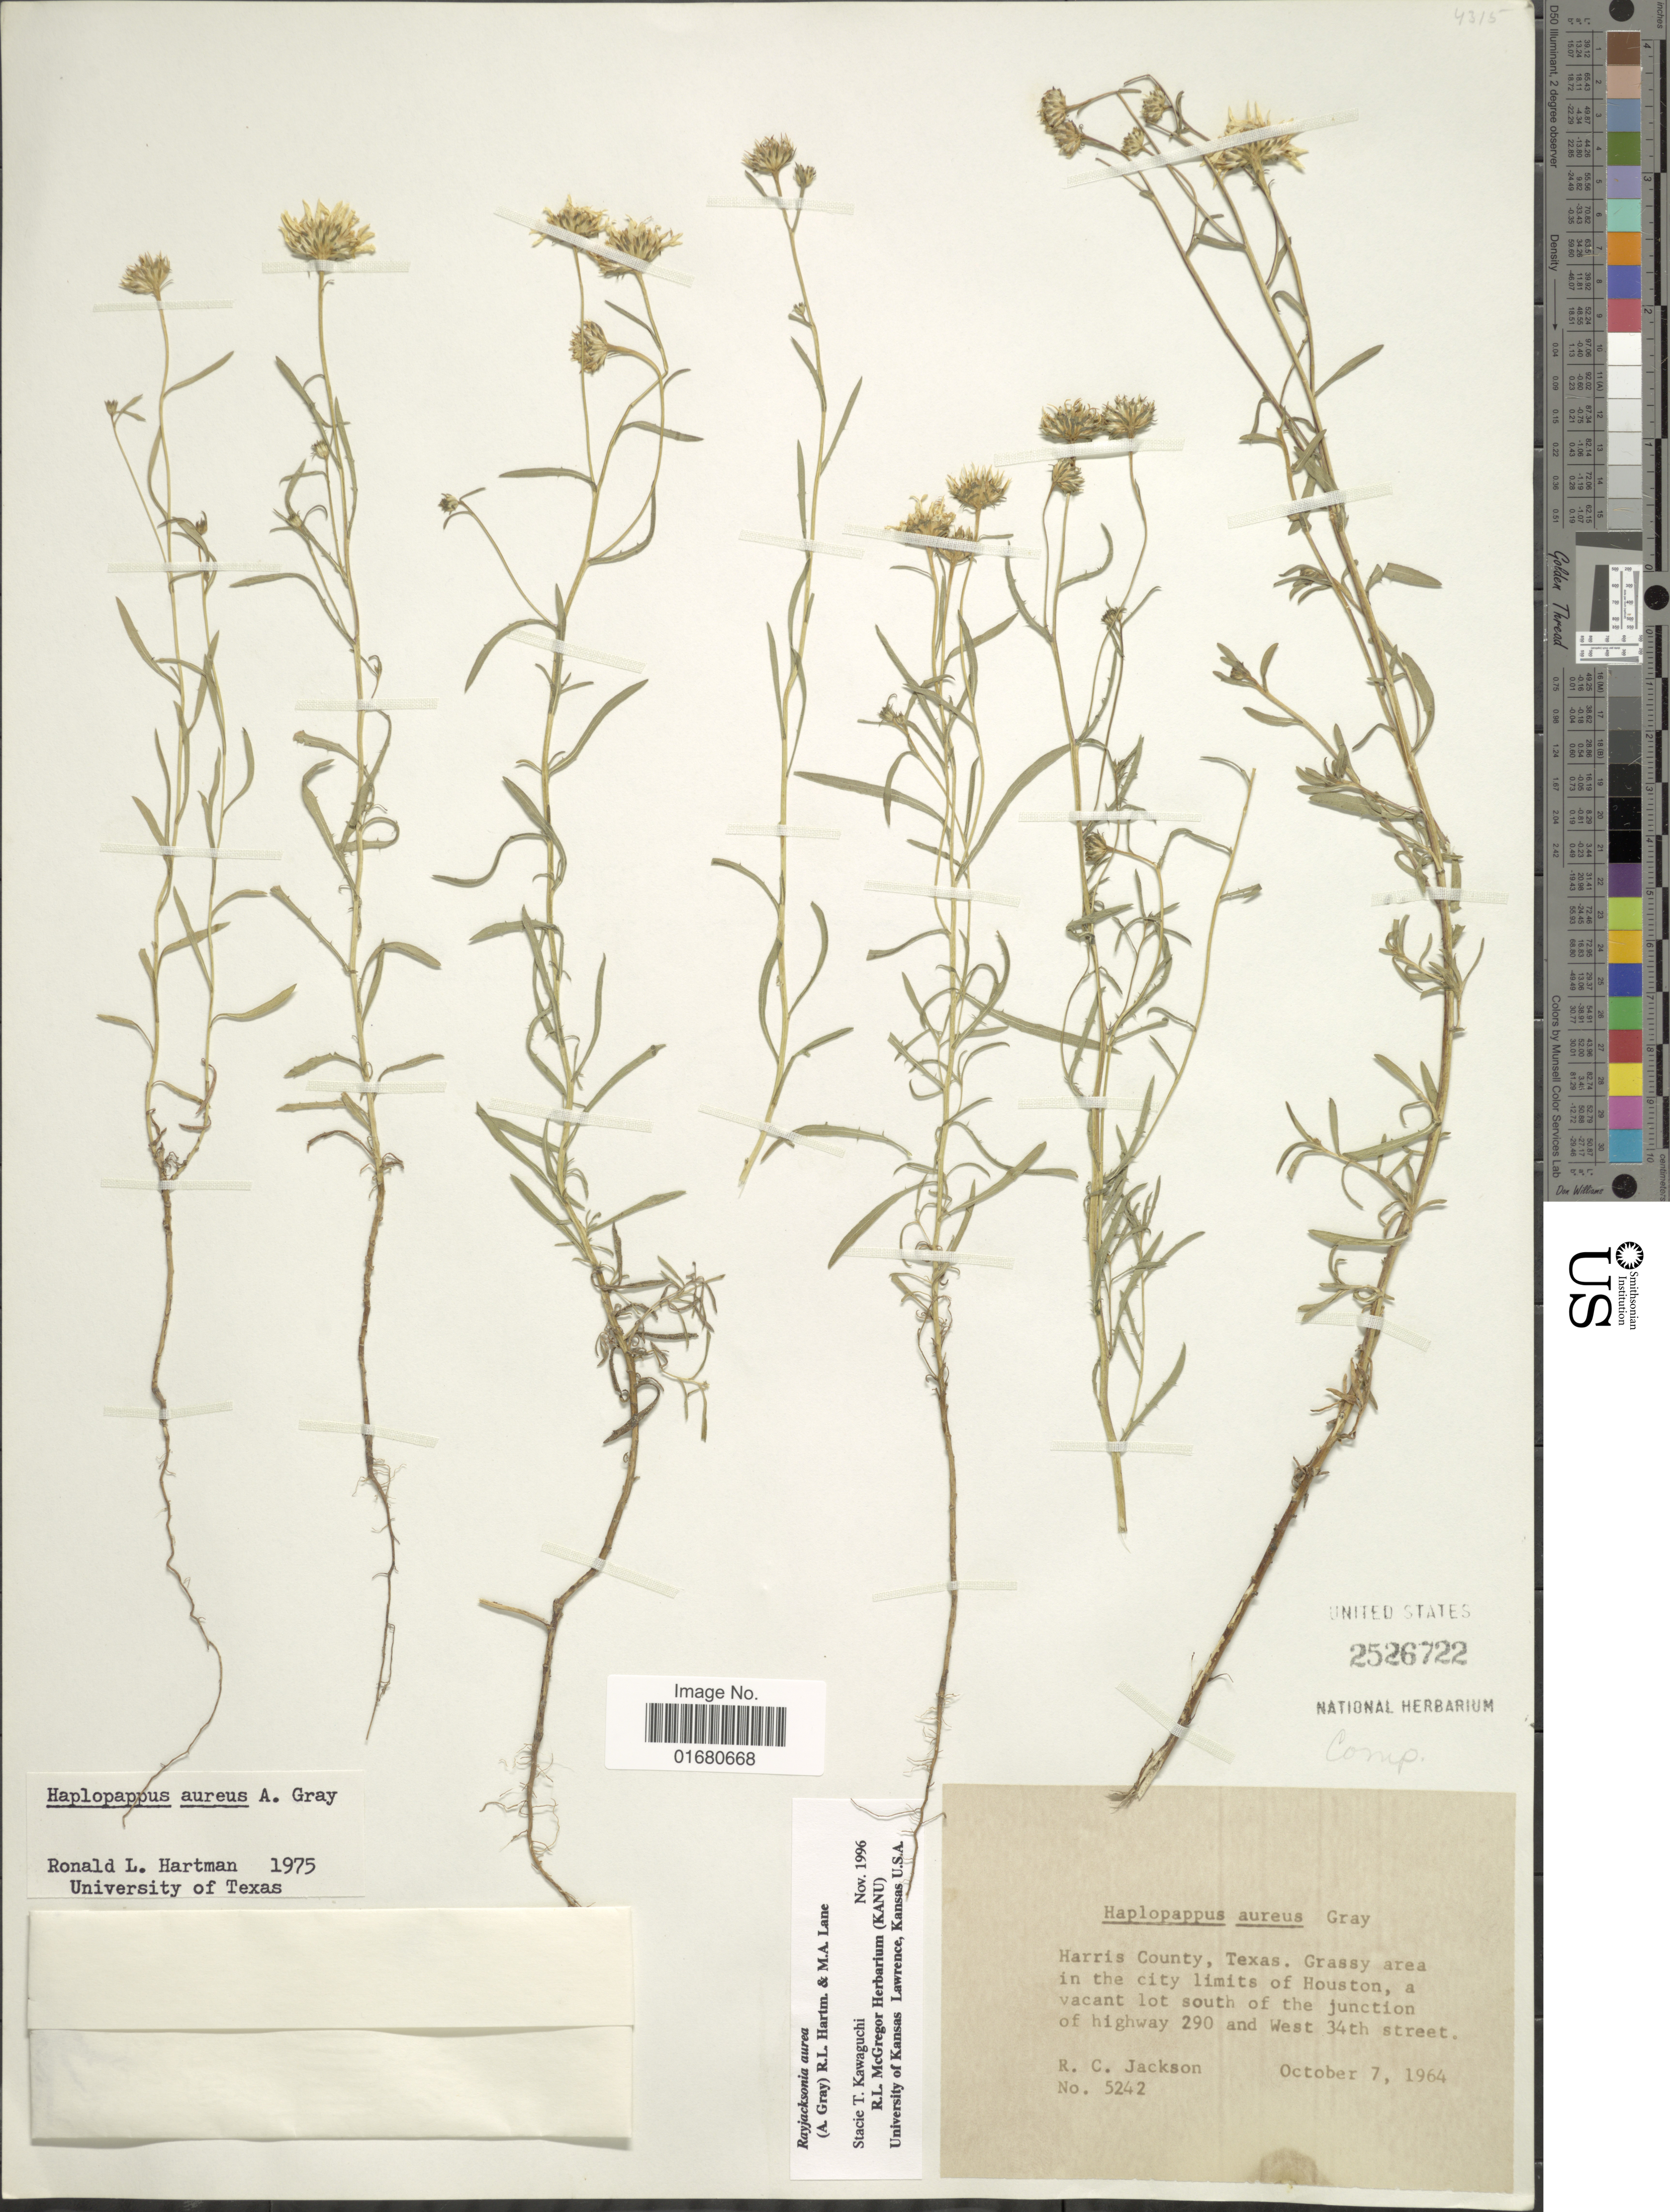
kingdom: Plantae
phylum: Tracheophyta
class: Magnoliopsida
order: Asterales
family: Asteraceae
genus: Rayjacksonia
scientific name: Rayjacksonia annua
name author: (Rydb.) R.L. Hartm. & M.A. Lane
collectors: R. C. Jackson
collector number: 5242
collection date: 1964-10-07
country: United States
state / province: Texas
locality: Harris County, grassy area in the city limits of Houston, a vacant lot south of the junction on highway 290 and west 34th street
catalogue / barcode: US 2526722